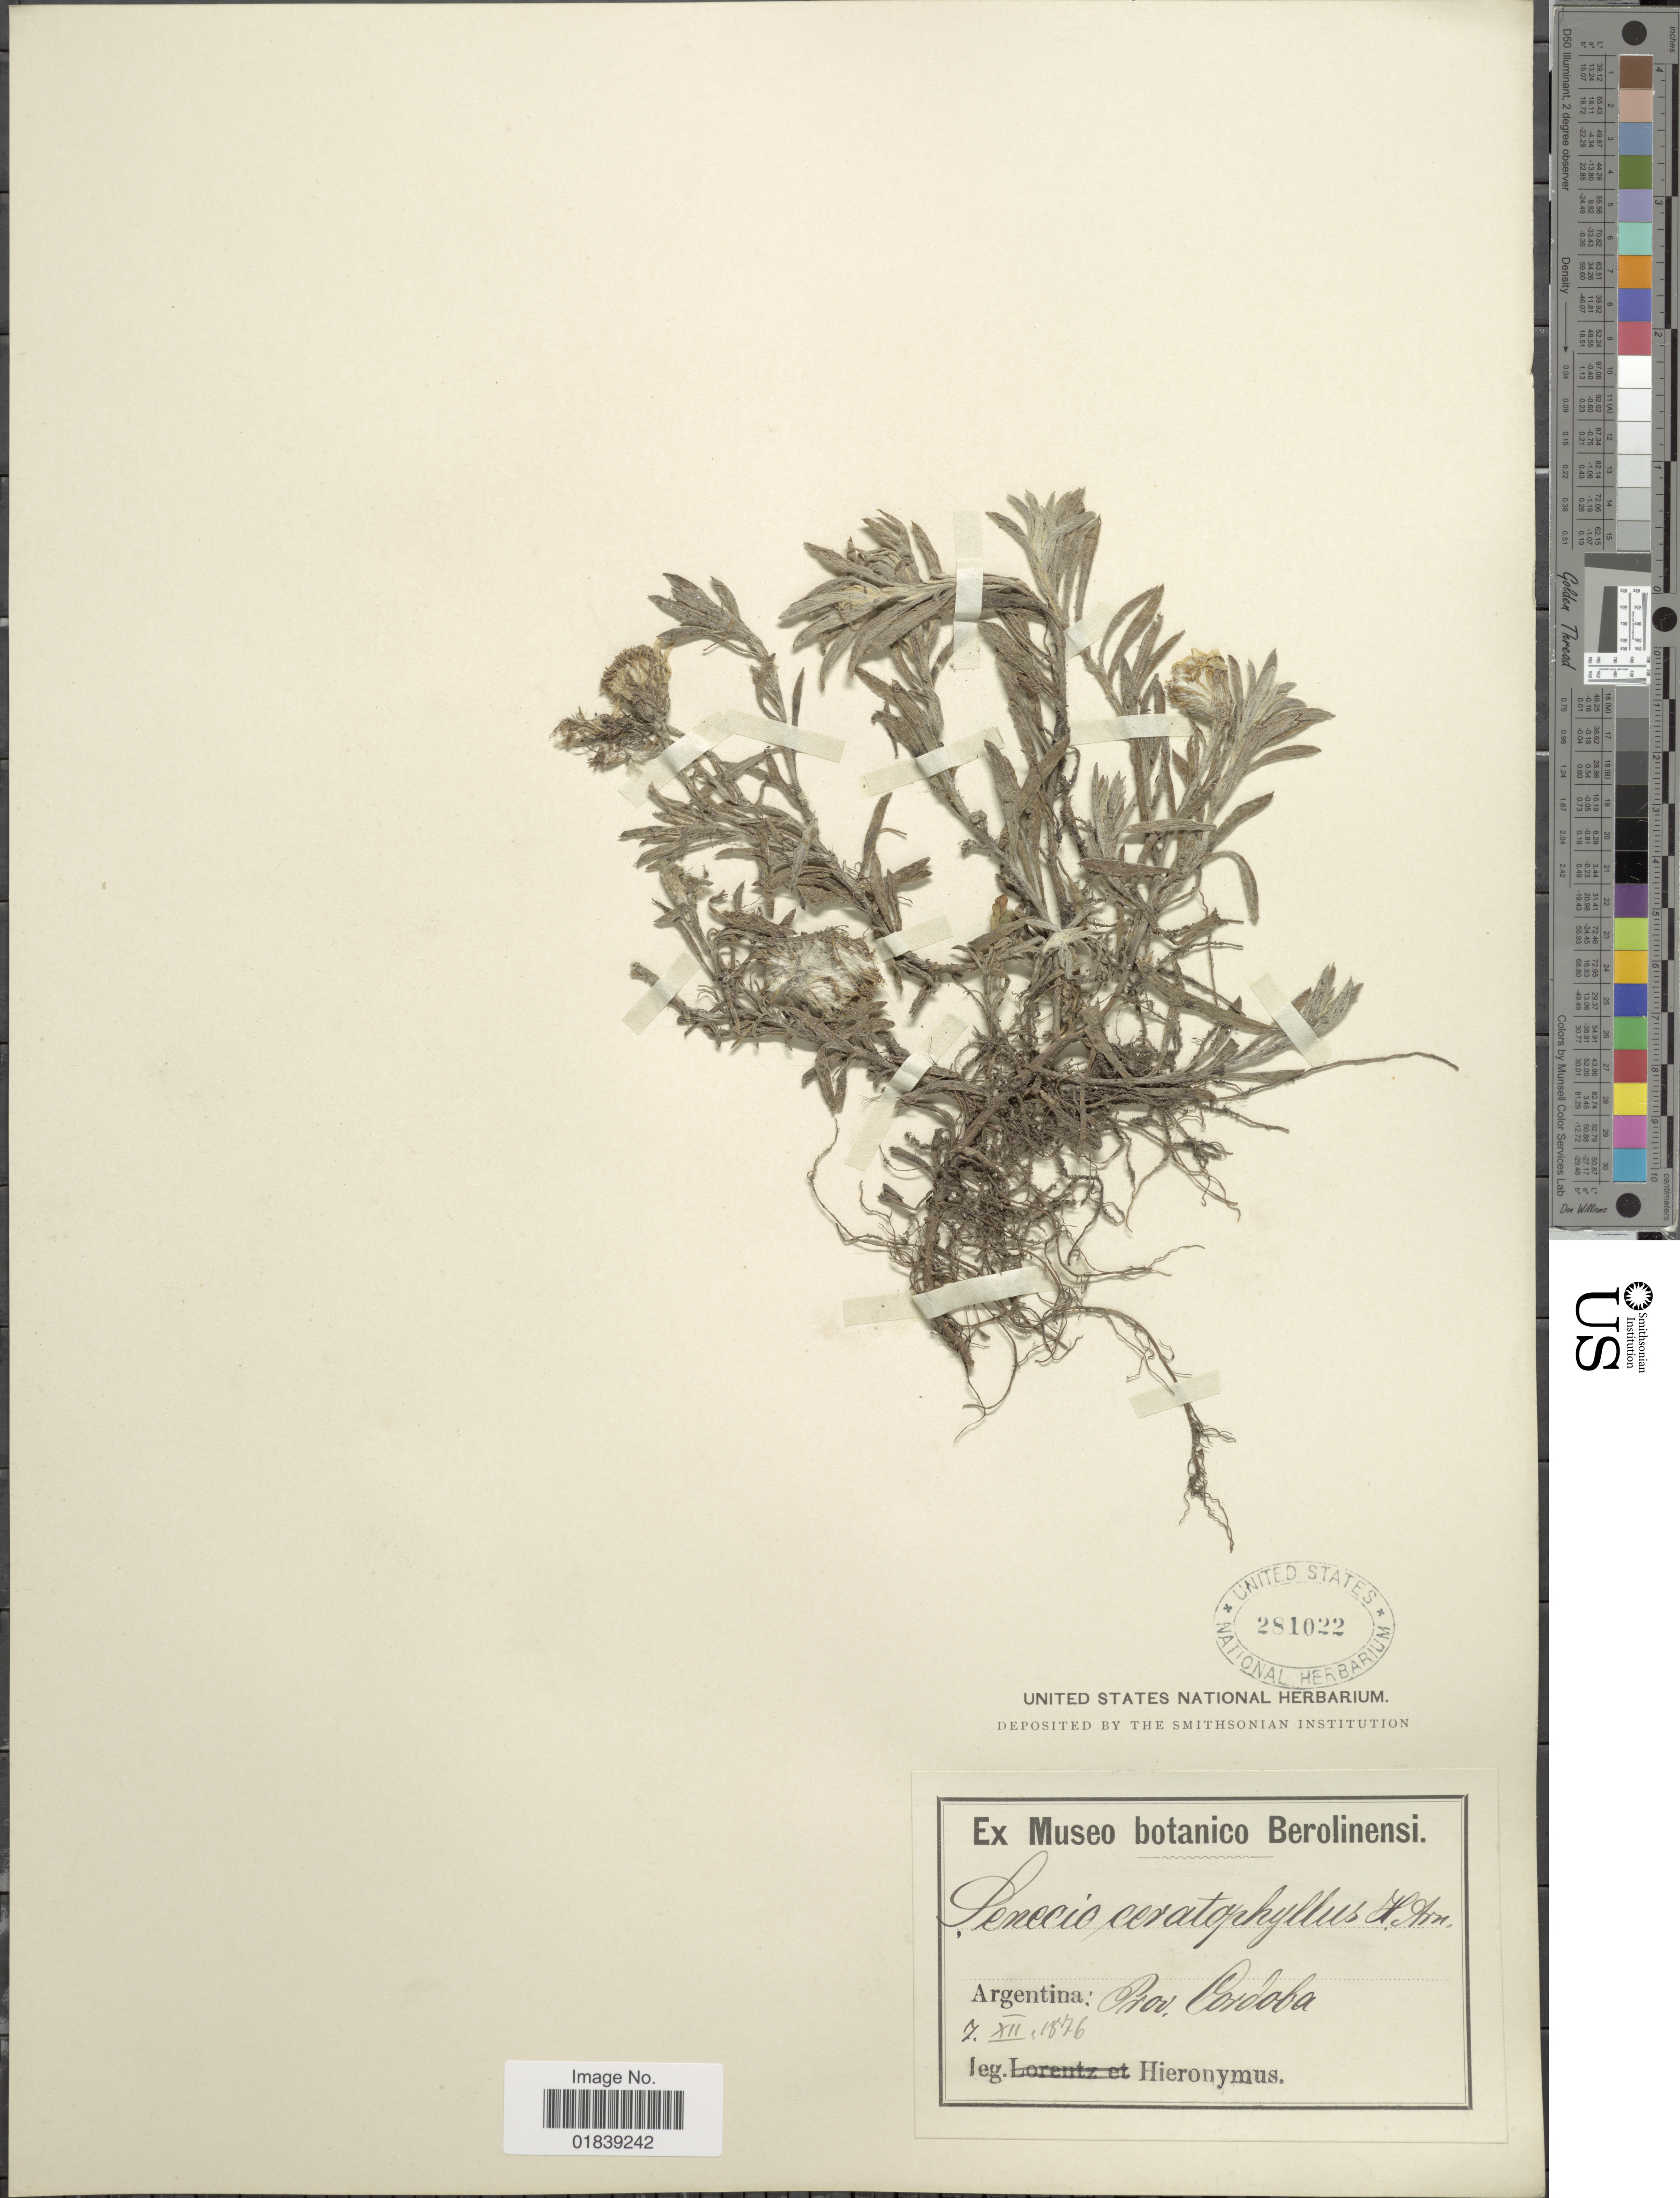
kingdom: Plantae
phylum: Tracheophyta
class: Magnoliopsida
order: Asterales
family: Asteraceae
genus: Senecio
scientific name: Senecio ceratophylloides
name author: Griseb.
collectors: G. H. Hieronymus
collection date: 1876-12-07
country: Argentina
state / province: Cordoba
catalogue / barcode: US 281022